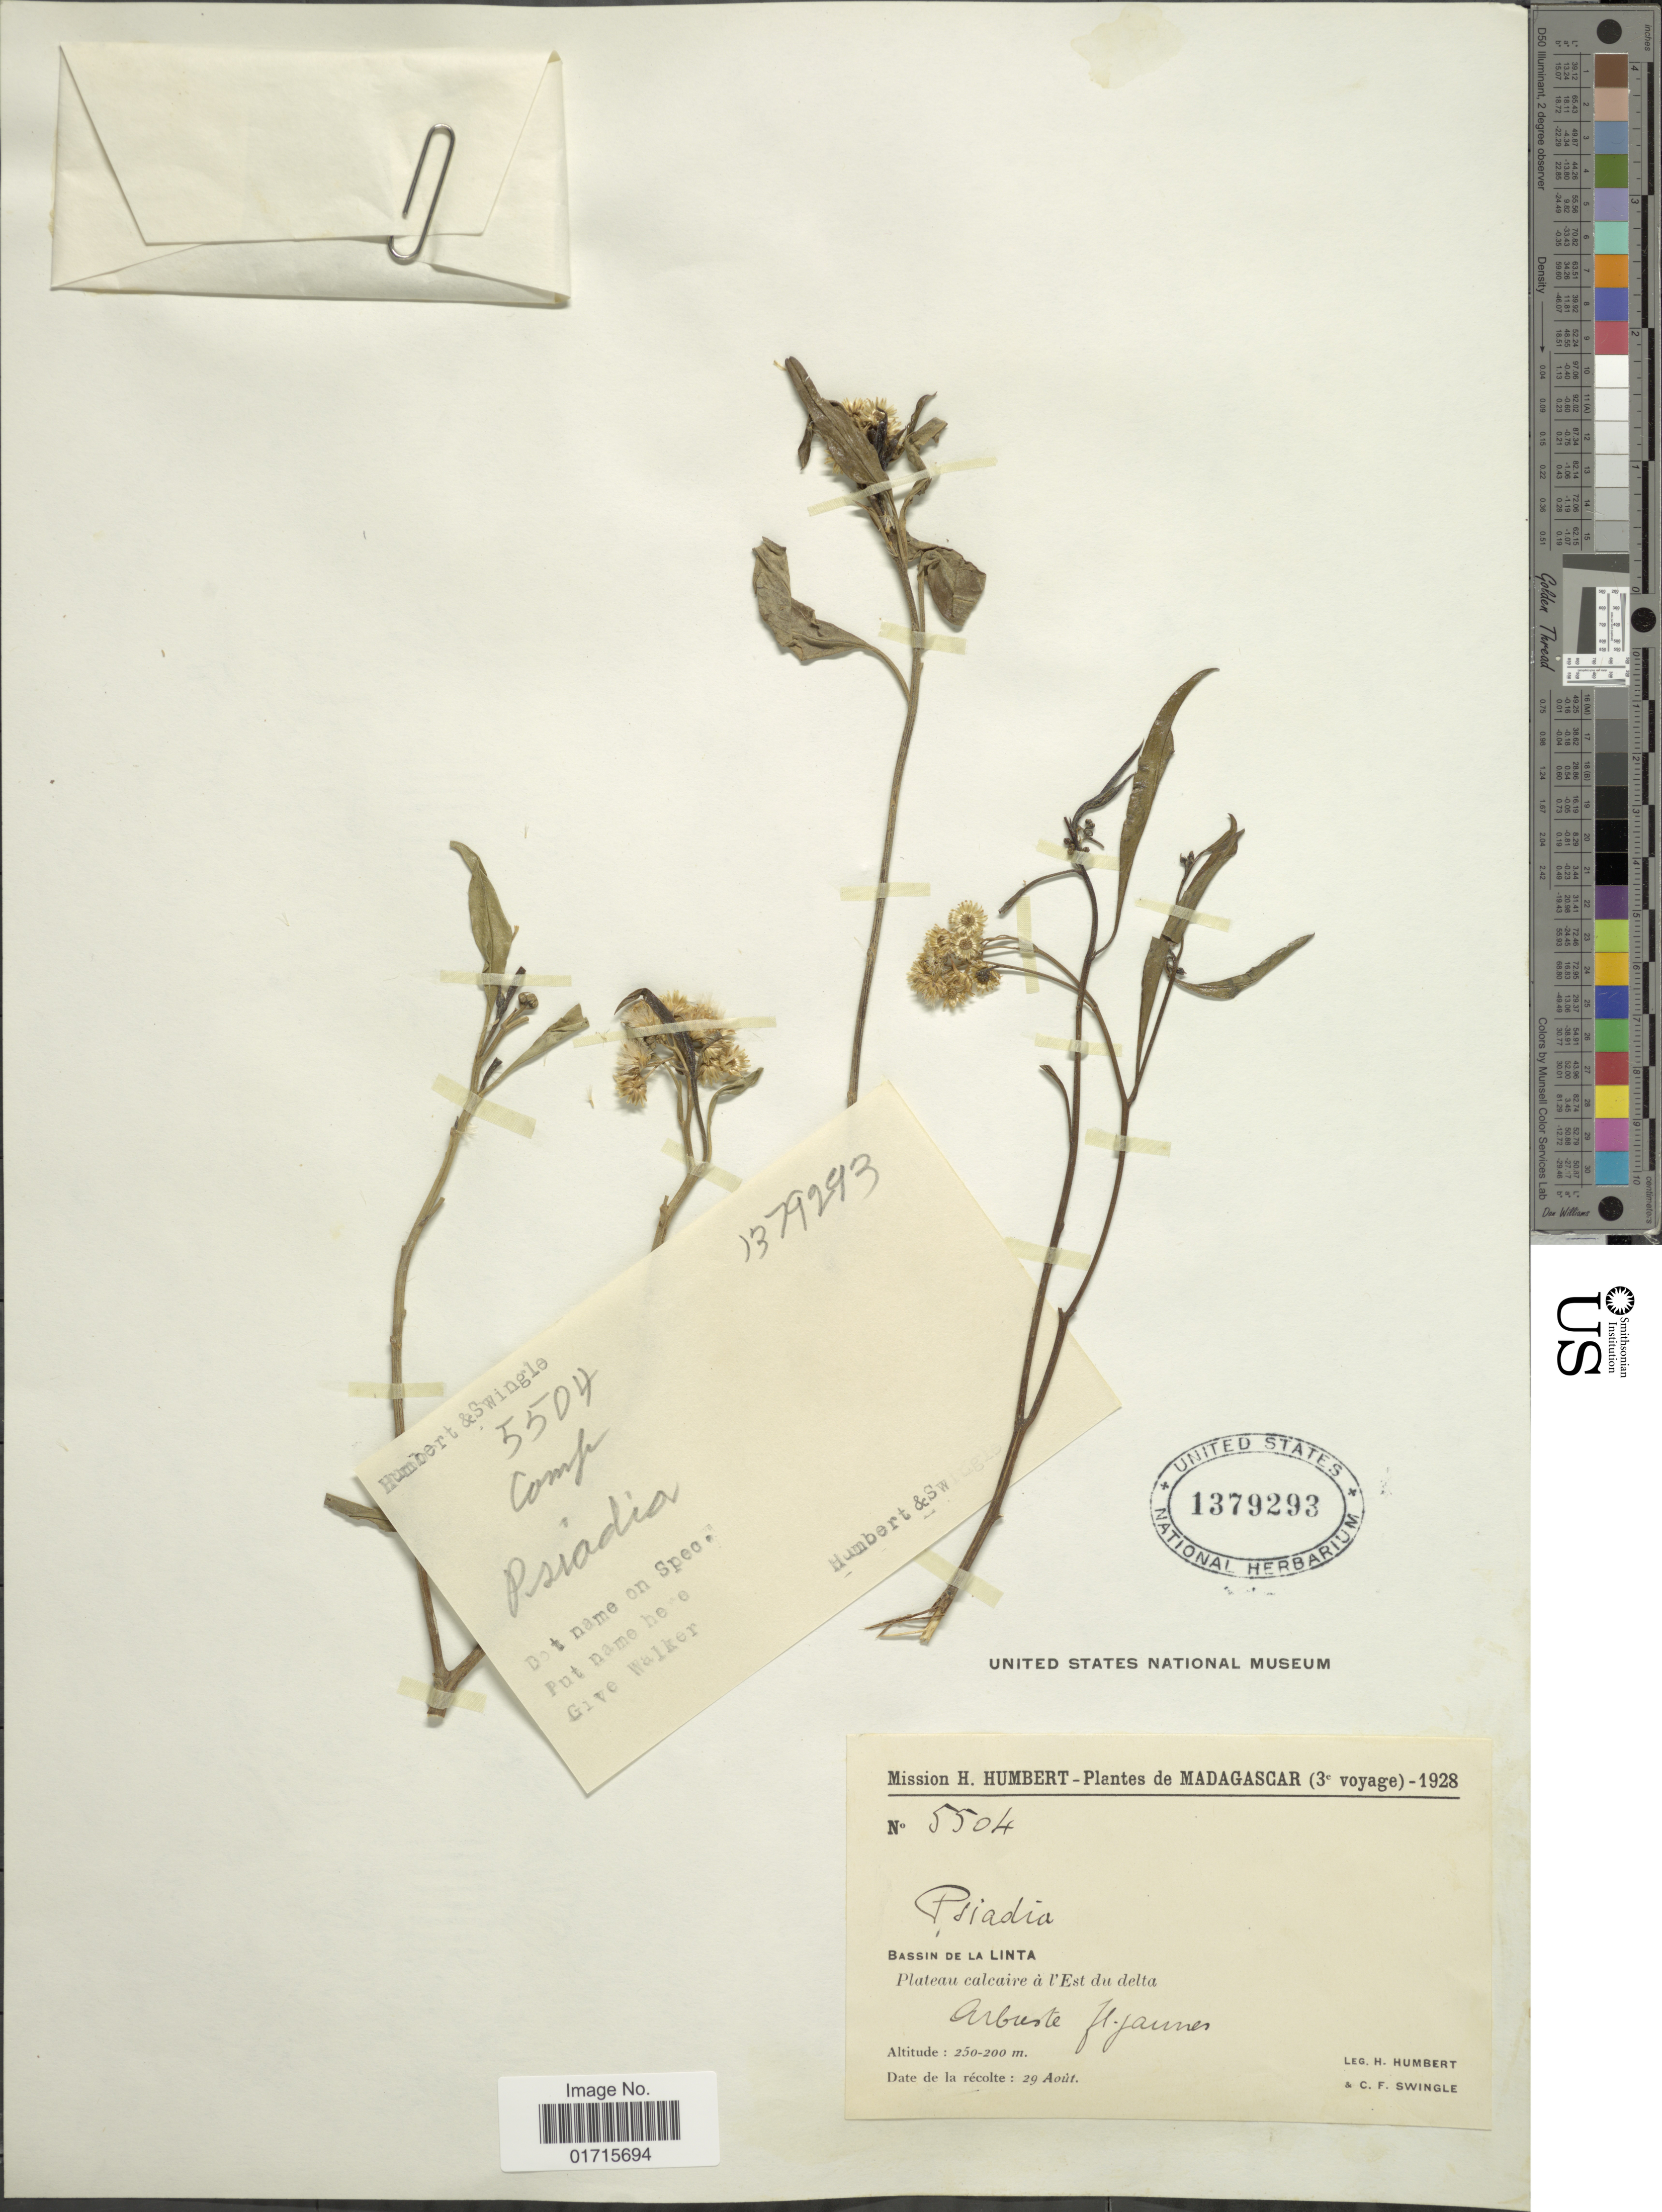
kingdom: Plantae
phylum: Tracheophyta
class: Magnoliopsida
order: Asterales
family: Asteraceae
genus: Psiadia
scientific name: Psiadia sp.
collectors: H. Humbert & C. Swingle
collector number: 5504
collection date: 1928-08-29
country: Madagascar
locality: Bassin de la Linta. Plateau calcaire a l' Est du delta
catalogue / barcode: US 1379293